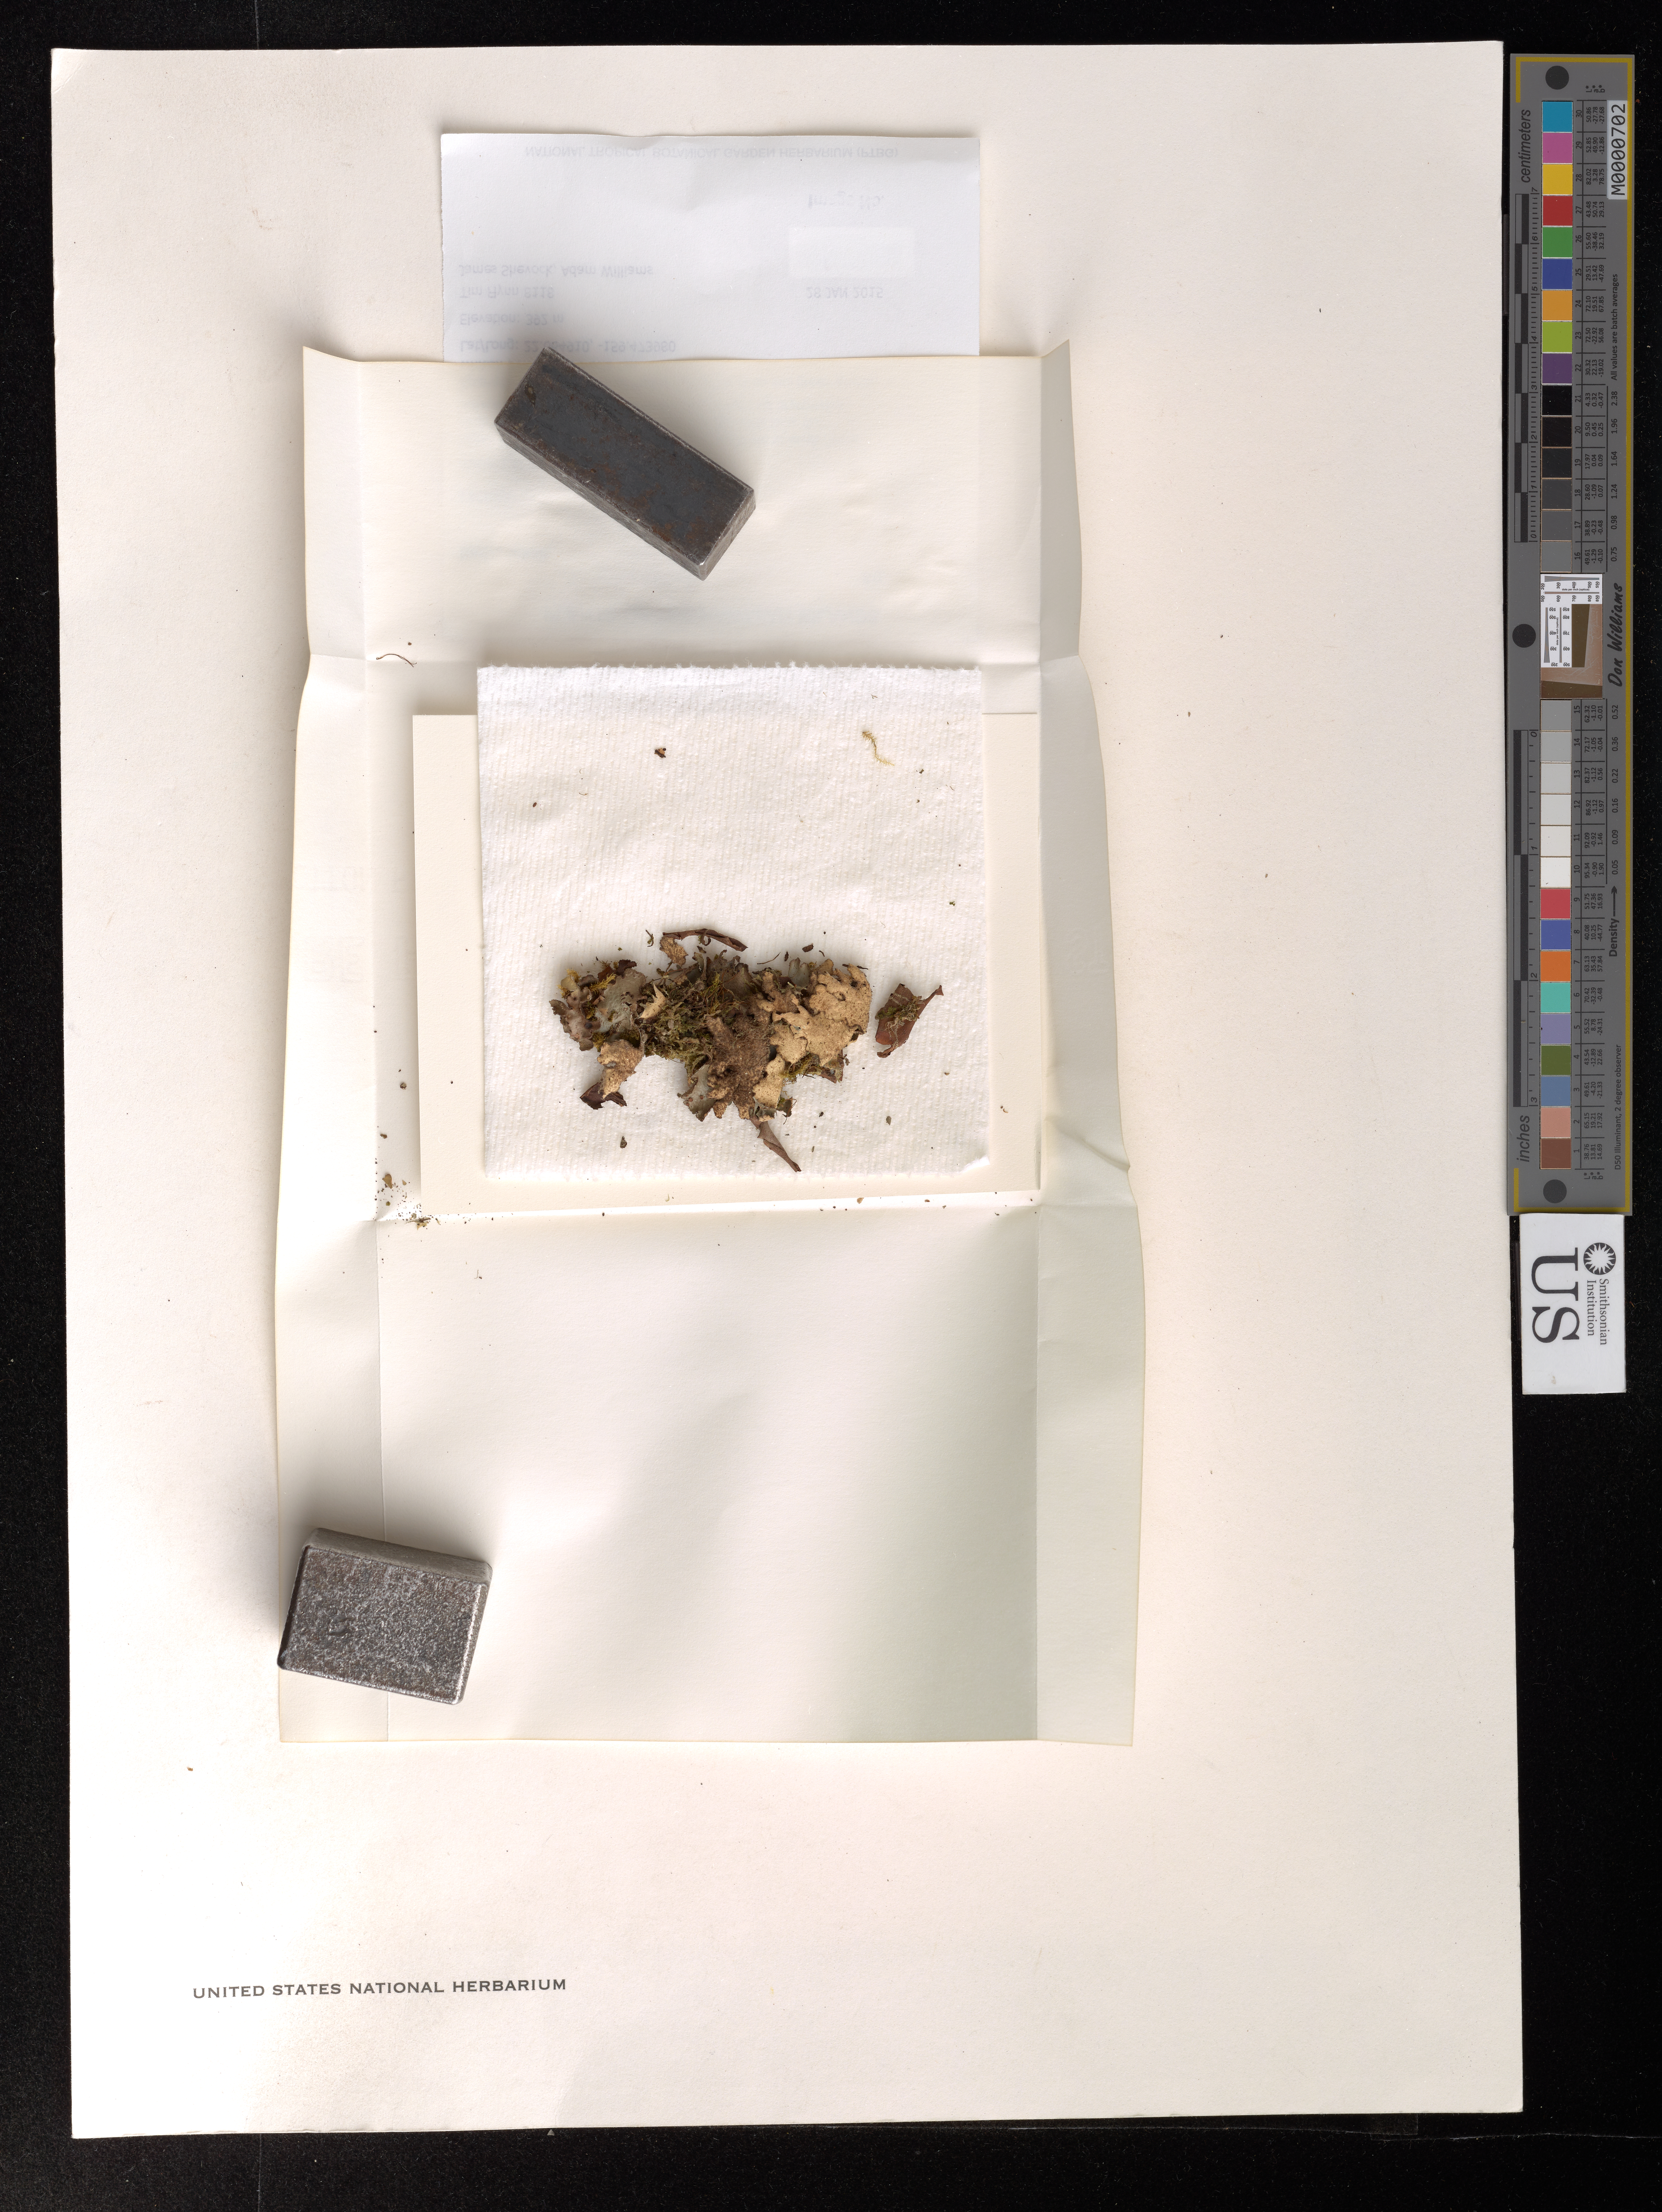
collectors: T. W. Flynn, J. R. Shevock & A. Williams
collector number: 8118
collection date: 2015-01-28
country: United States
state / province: Hawaii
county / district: Kauai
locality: Kauai Lihue/Kawaihau District boundary. North fork of the Wailua River from gaging statioin towards "Blue Hole".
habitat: Distured lowland wet forest. Shaded rock face. W/ Adiantum, Sphenomeris, Blechnum, and numerous bryophytes.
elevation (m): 392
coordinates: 22.064910, -159.473980